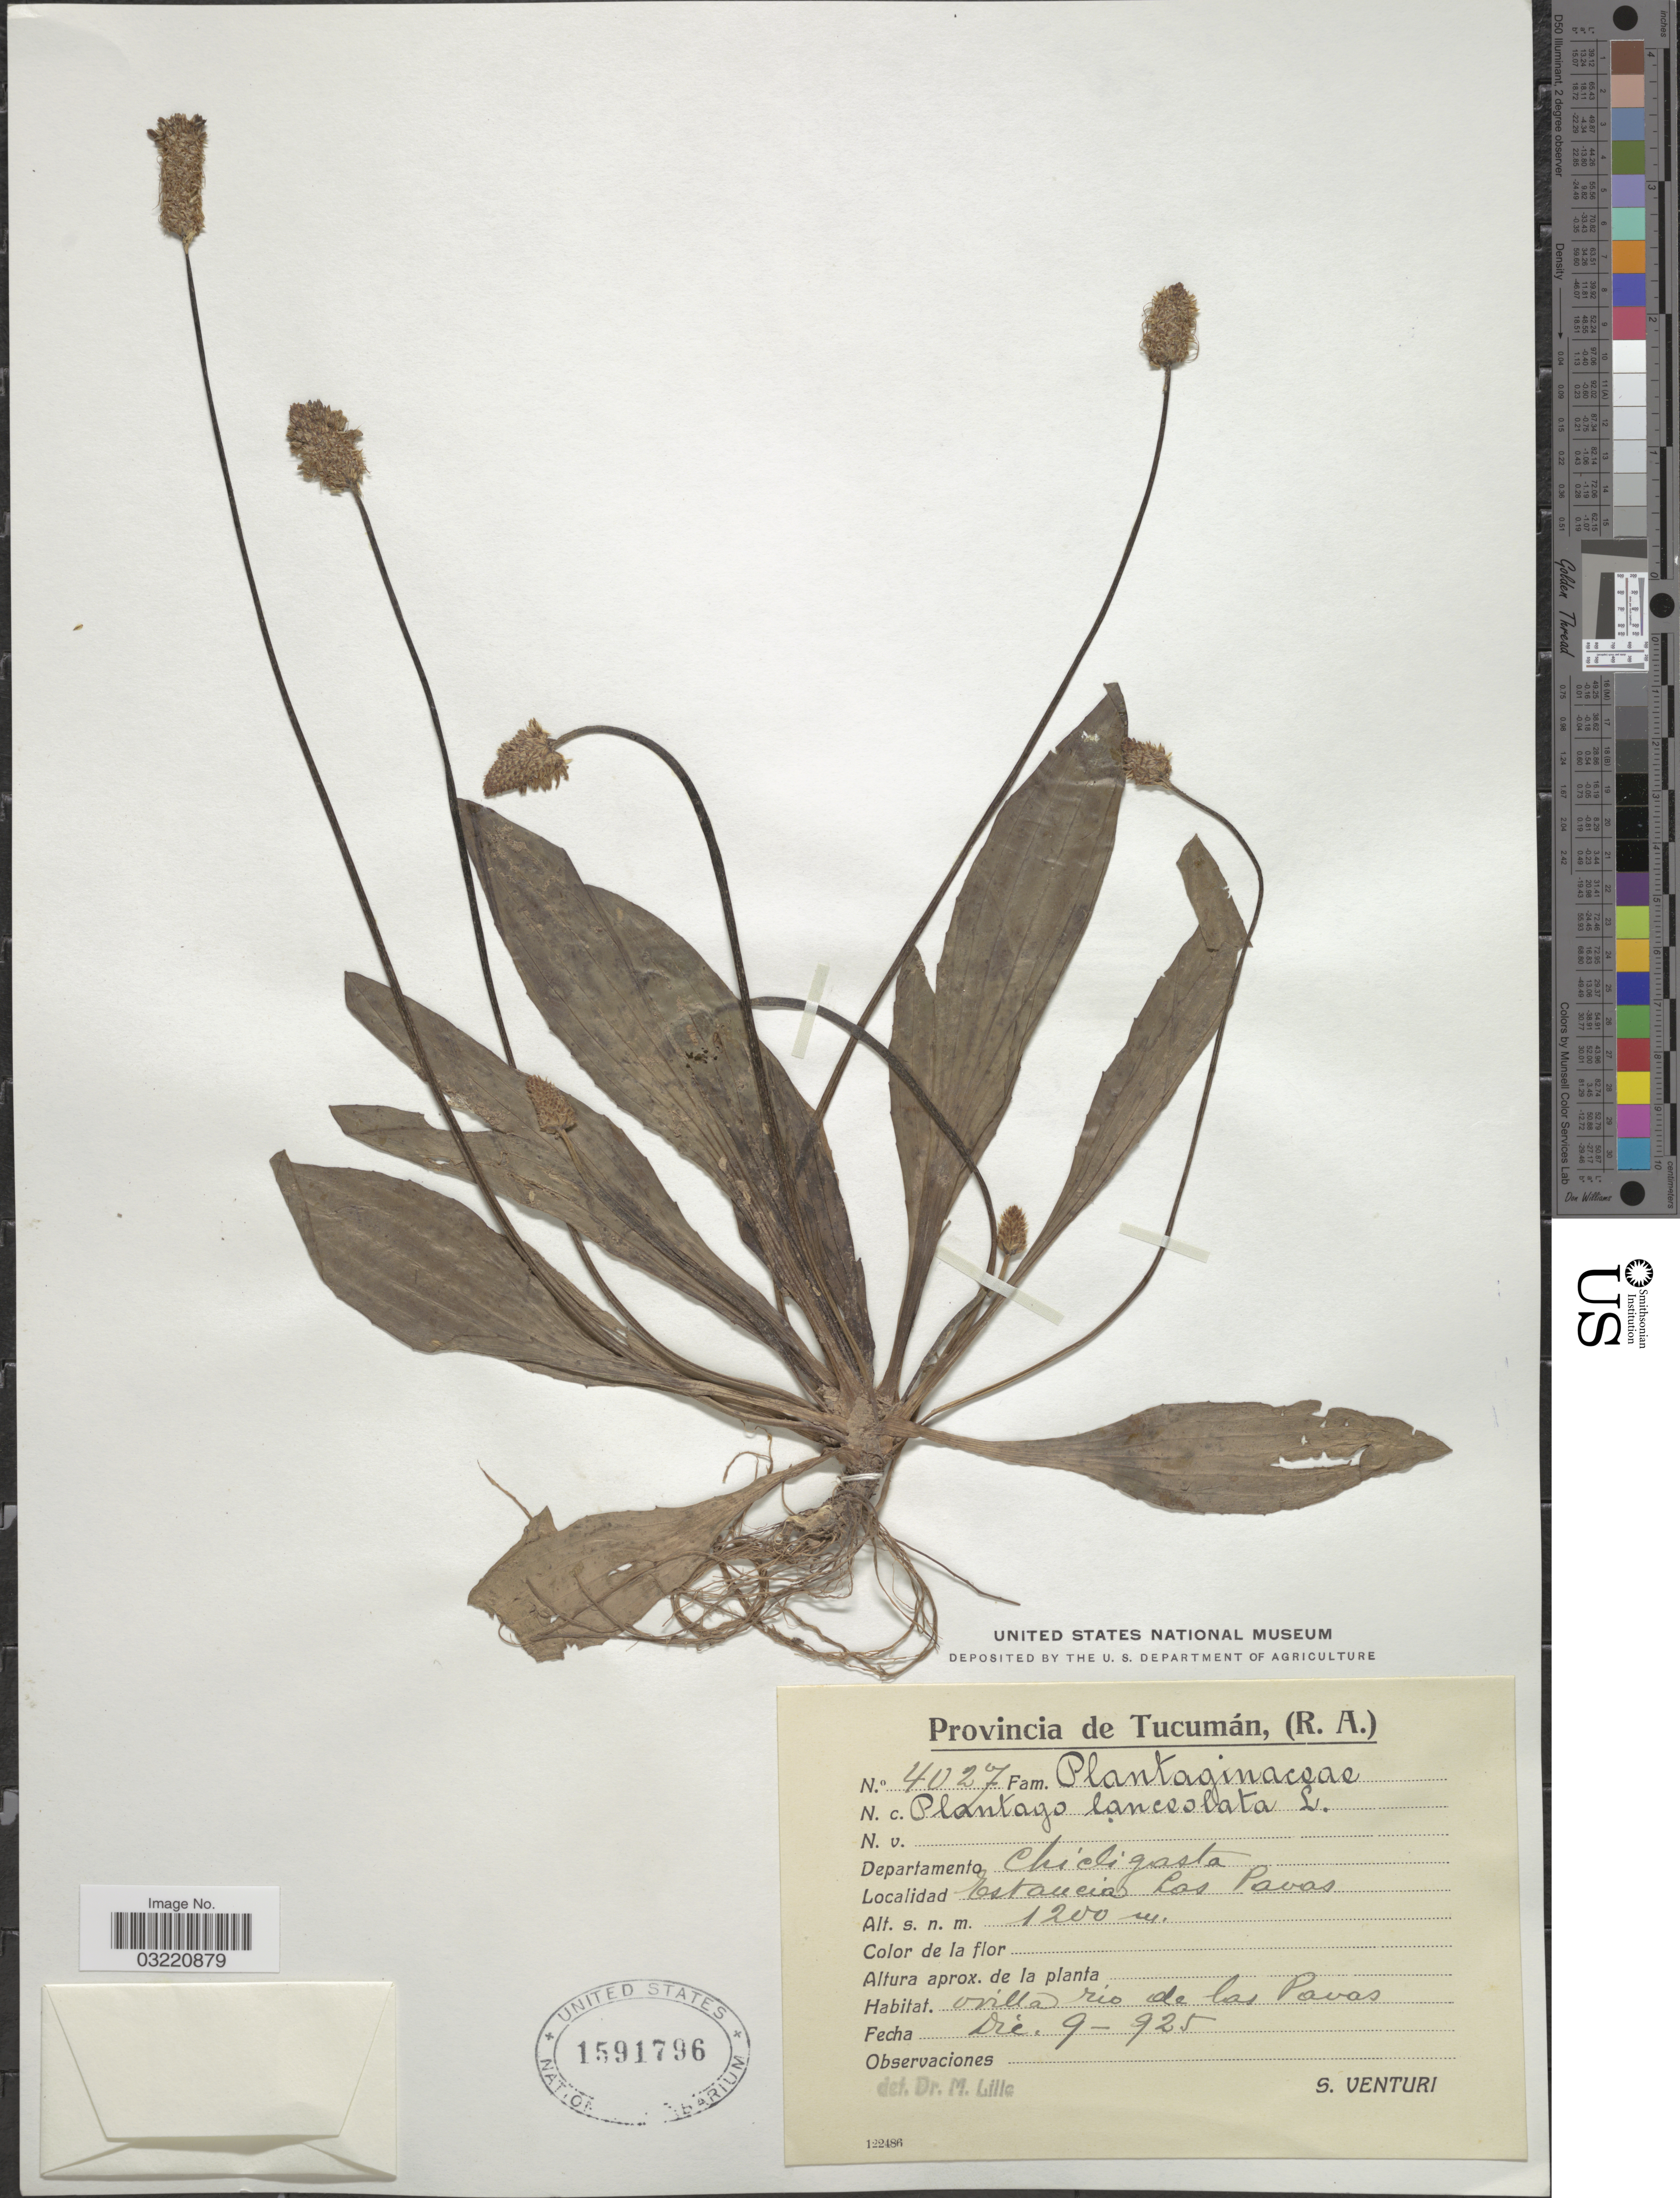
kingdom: Plantae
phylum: Tracheophyta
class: Magnoliopsida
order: Lamiales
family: Plantaginaceae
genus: Plantago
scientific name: Plantago lanceolata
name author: L.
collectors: S. Venturi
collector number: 4027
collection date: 1925-12-09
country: Argentina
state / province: Tucuman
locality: (R. A.), Departamento Chicligasta. Estancia Las Pavas. Orilla rio de las Pavas.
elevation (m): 1200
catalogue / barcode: US 1591796